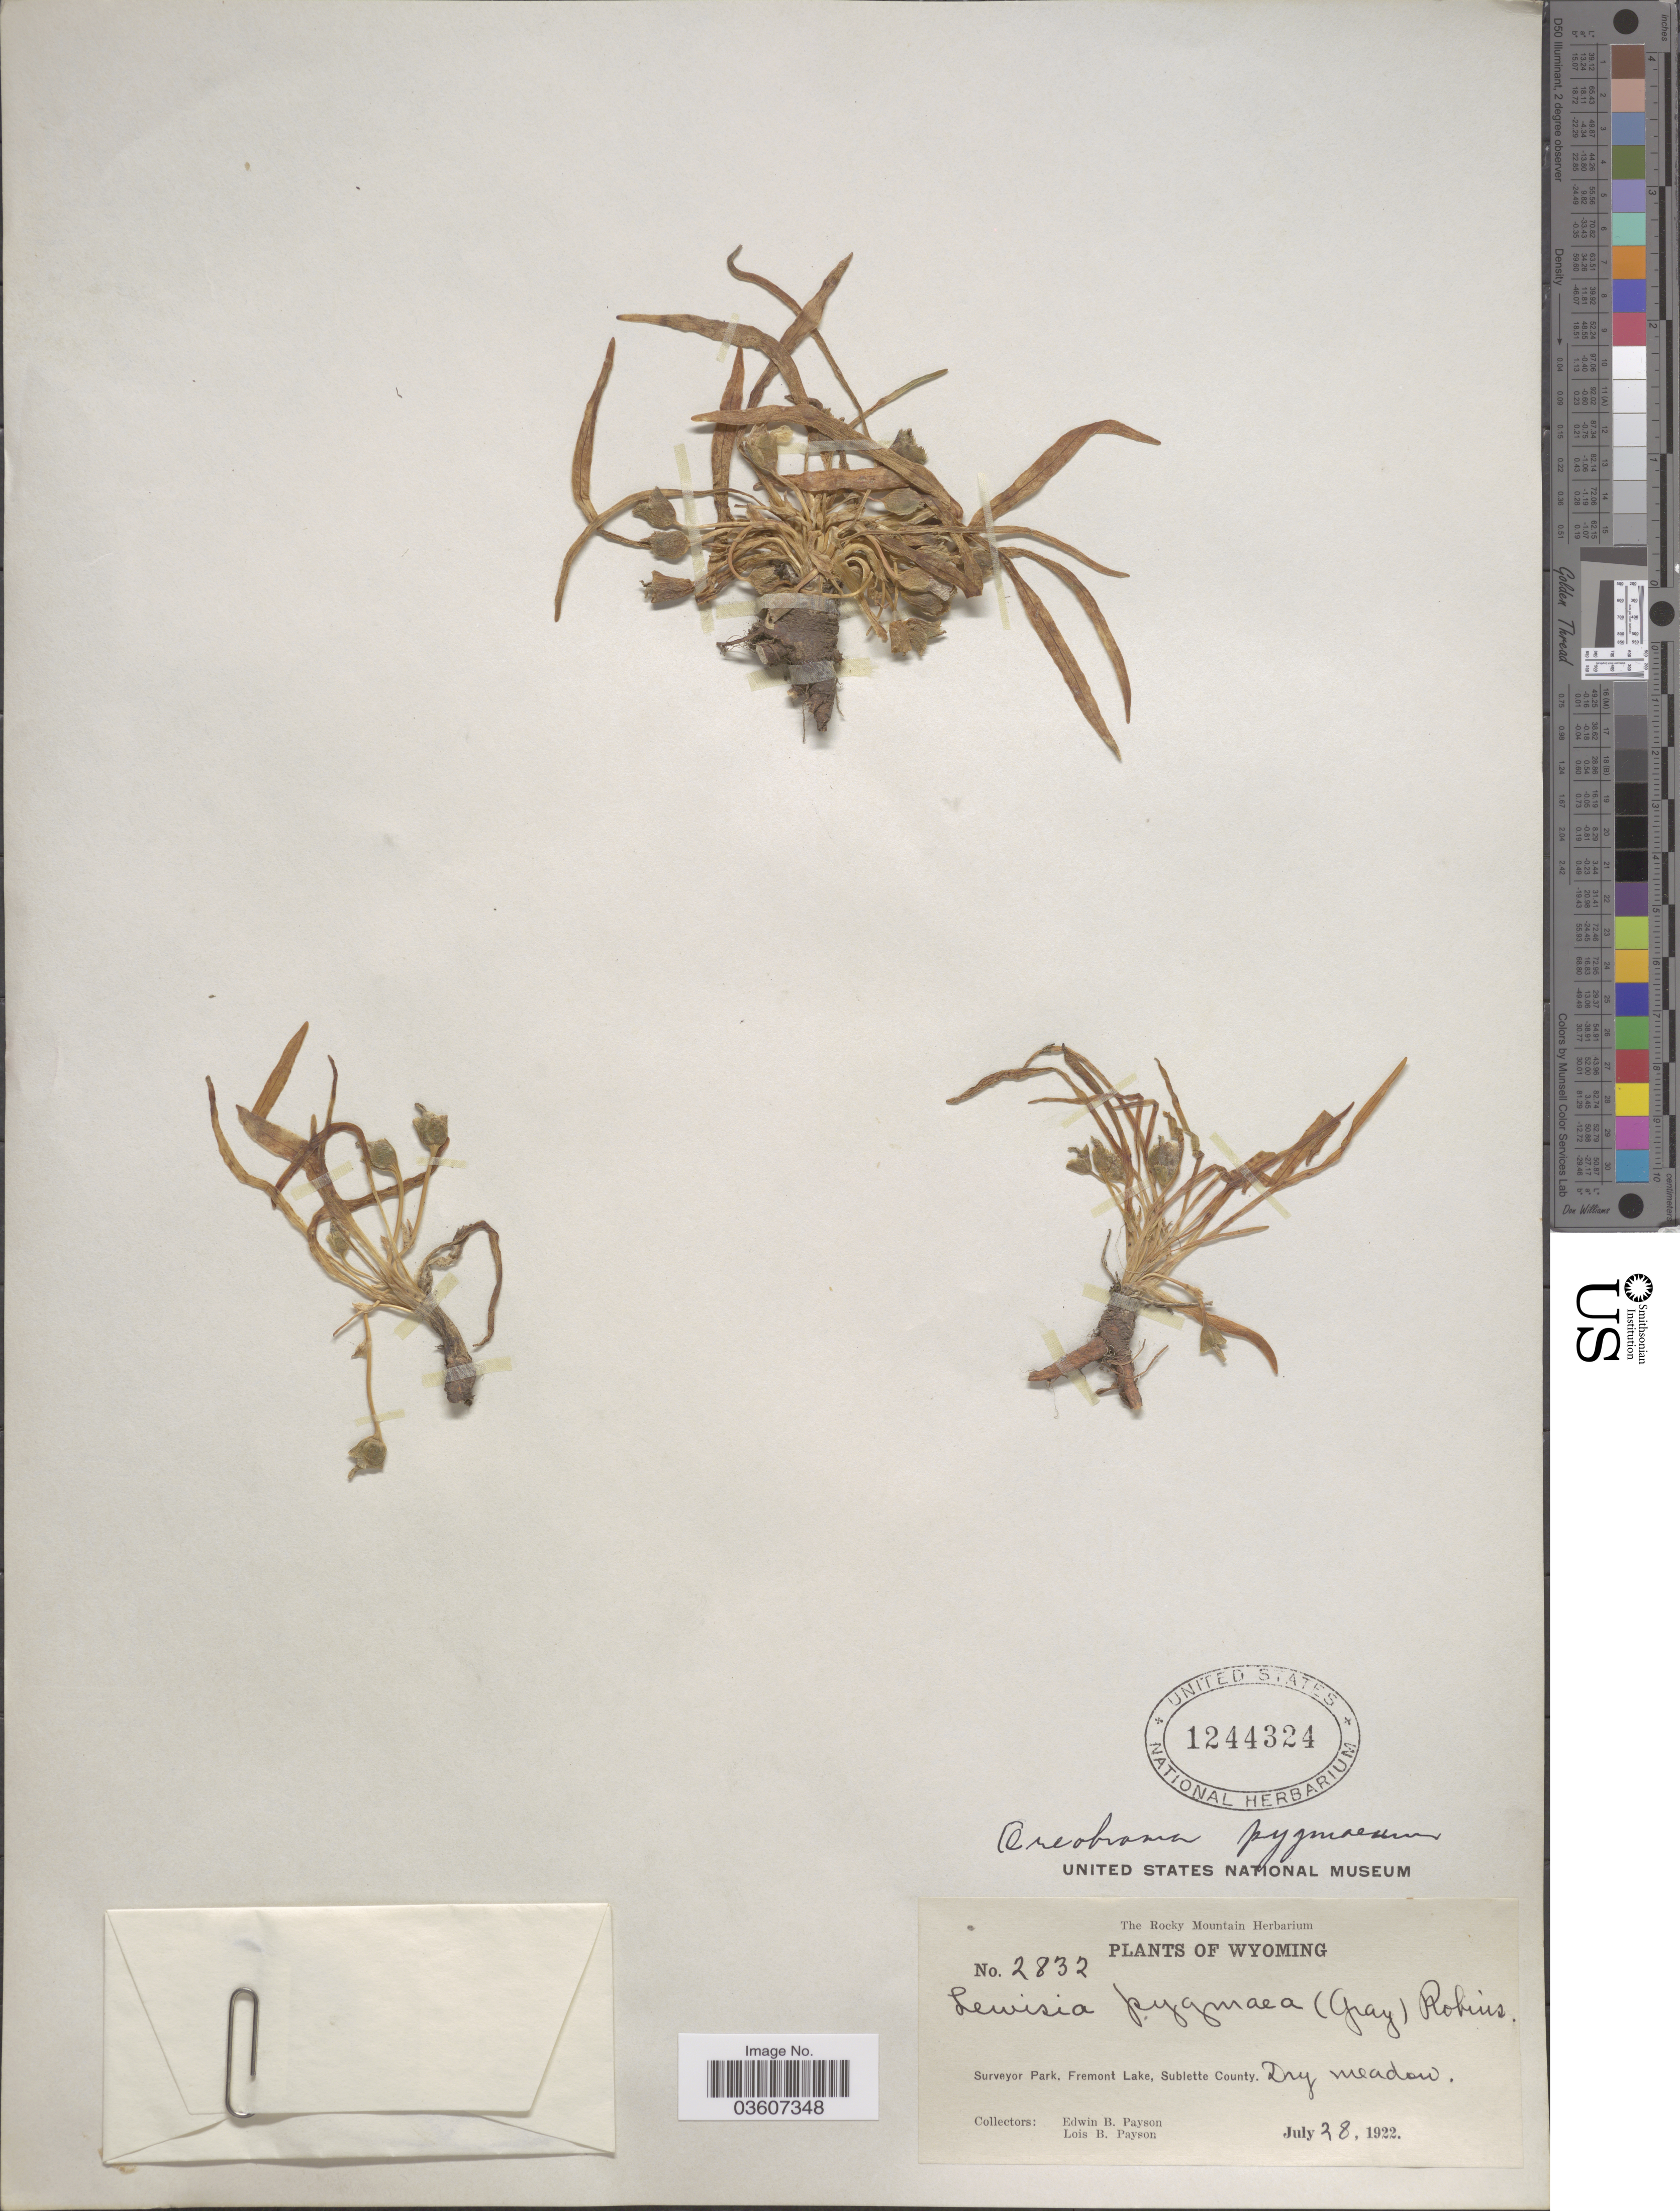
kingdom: Plantae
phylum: Tracheophyta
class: Magnoliopsida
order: Caryophyllales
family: Montiaceae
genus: Lewisia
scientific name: Lewisia pygmaea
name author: (A. Gray) B.L. Rob.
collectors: E. B. Payson & L. Payson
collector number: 2832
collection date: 1922-07-28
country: United States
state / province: Wyoming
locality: Surveyor Park, Fremont Lake, Sublette County.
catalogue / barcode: US 1244324